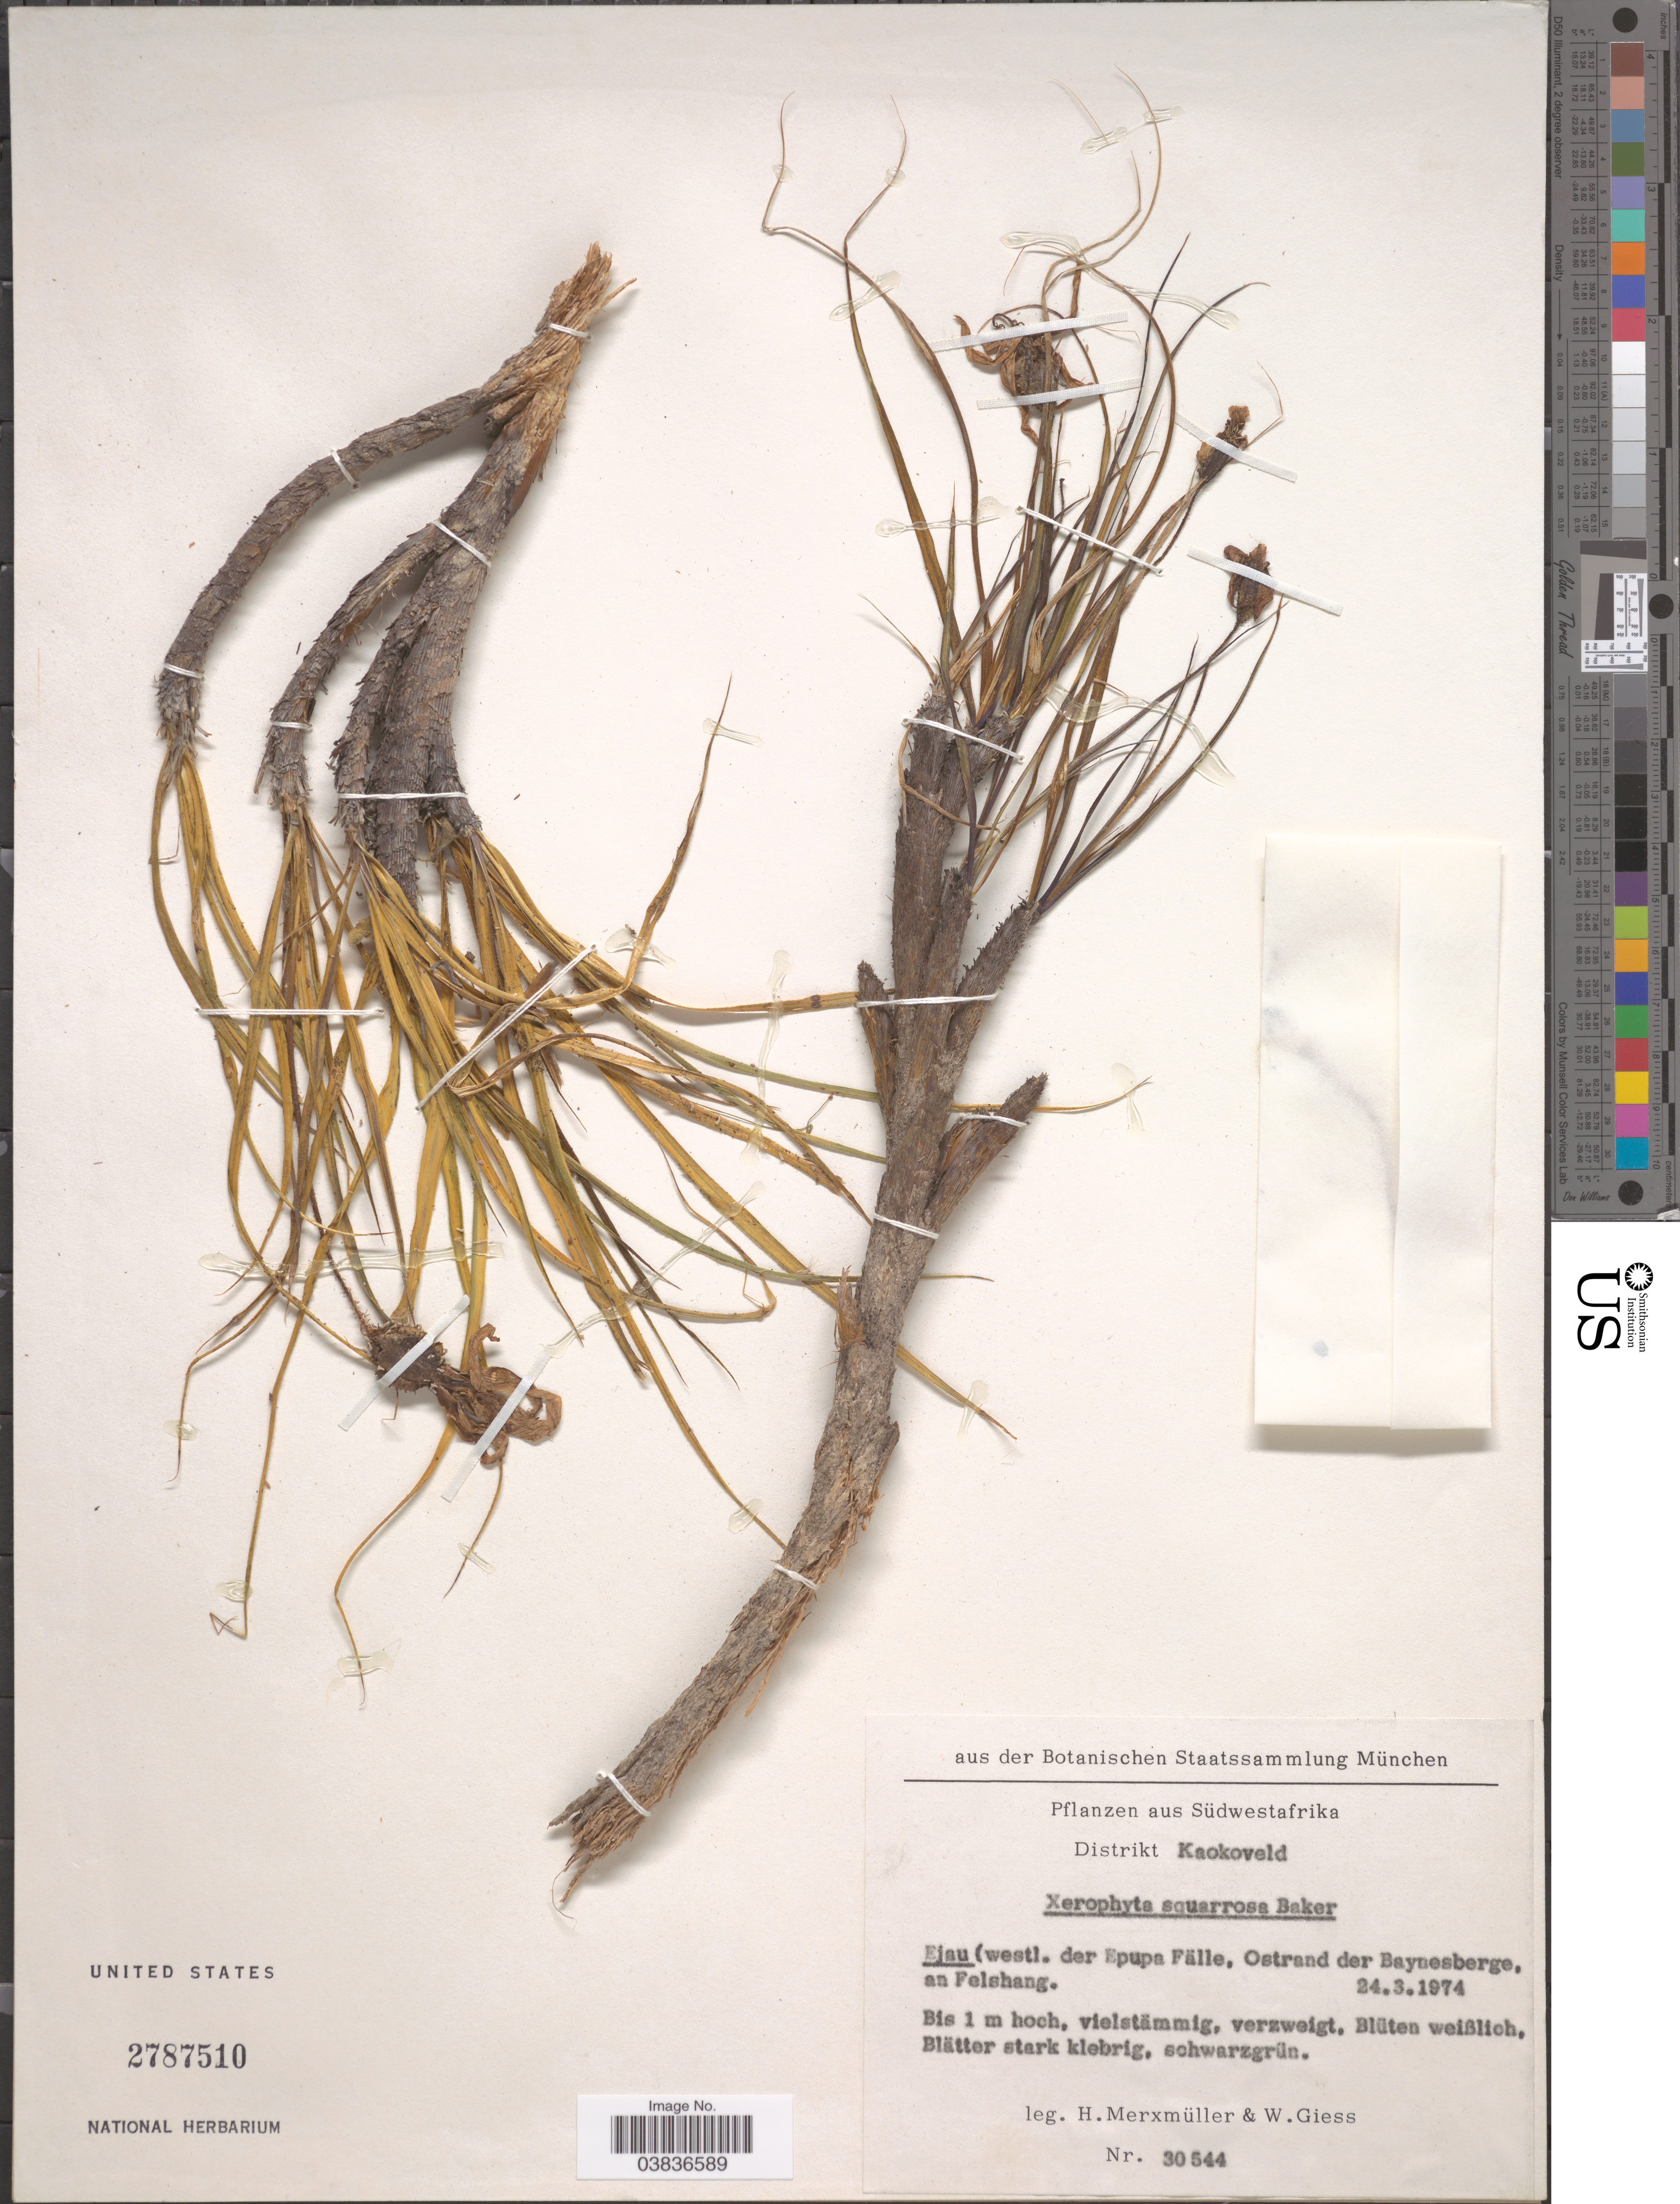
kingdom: Plantae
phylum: Tracheophyta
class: Liliopsida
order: Pandanales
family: Velloziaceae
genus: Xerophyta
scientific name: Xerophyta squarrosa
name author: Baker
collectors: H. Merxmüller & W. Giess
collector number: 30544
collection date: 1974-03-24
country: Namibia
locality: Südwestafrika. Distrikt Kaokoveld. Ejau (westl. der Epupa Fälle, Ostrand der Baynesberge, an Felshang.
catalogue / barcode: US 2787510